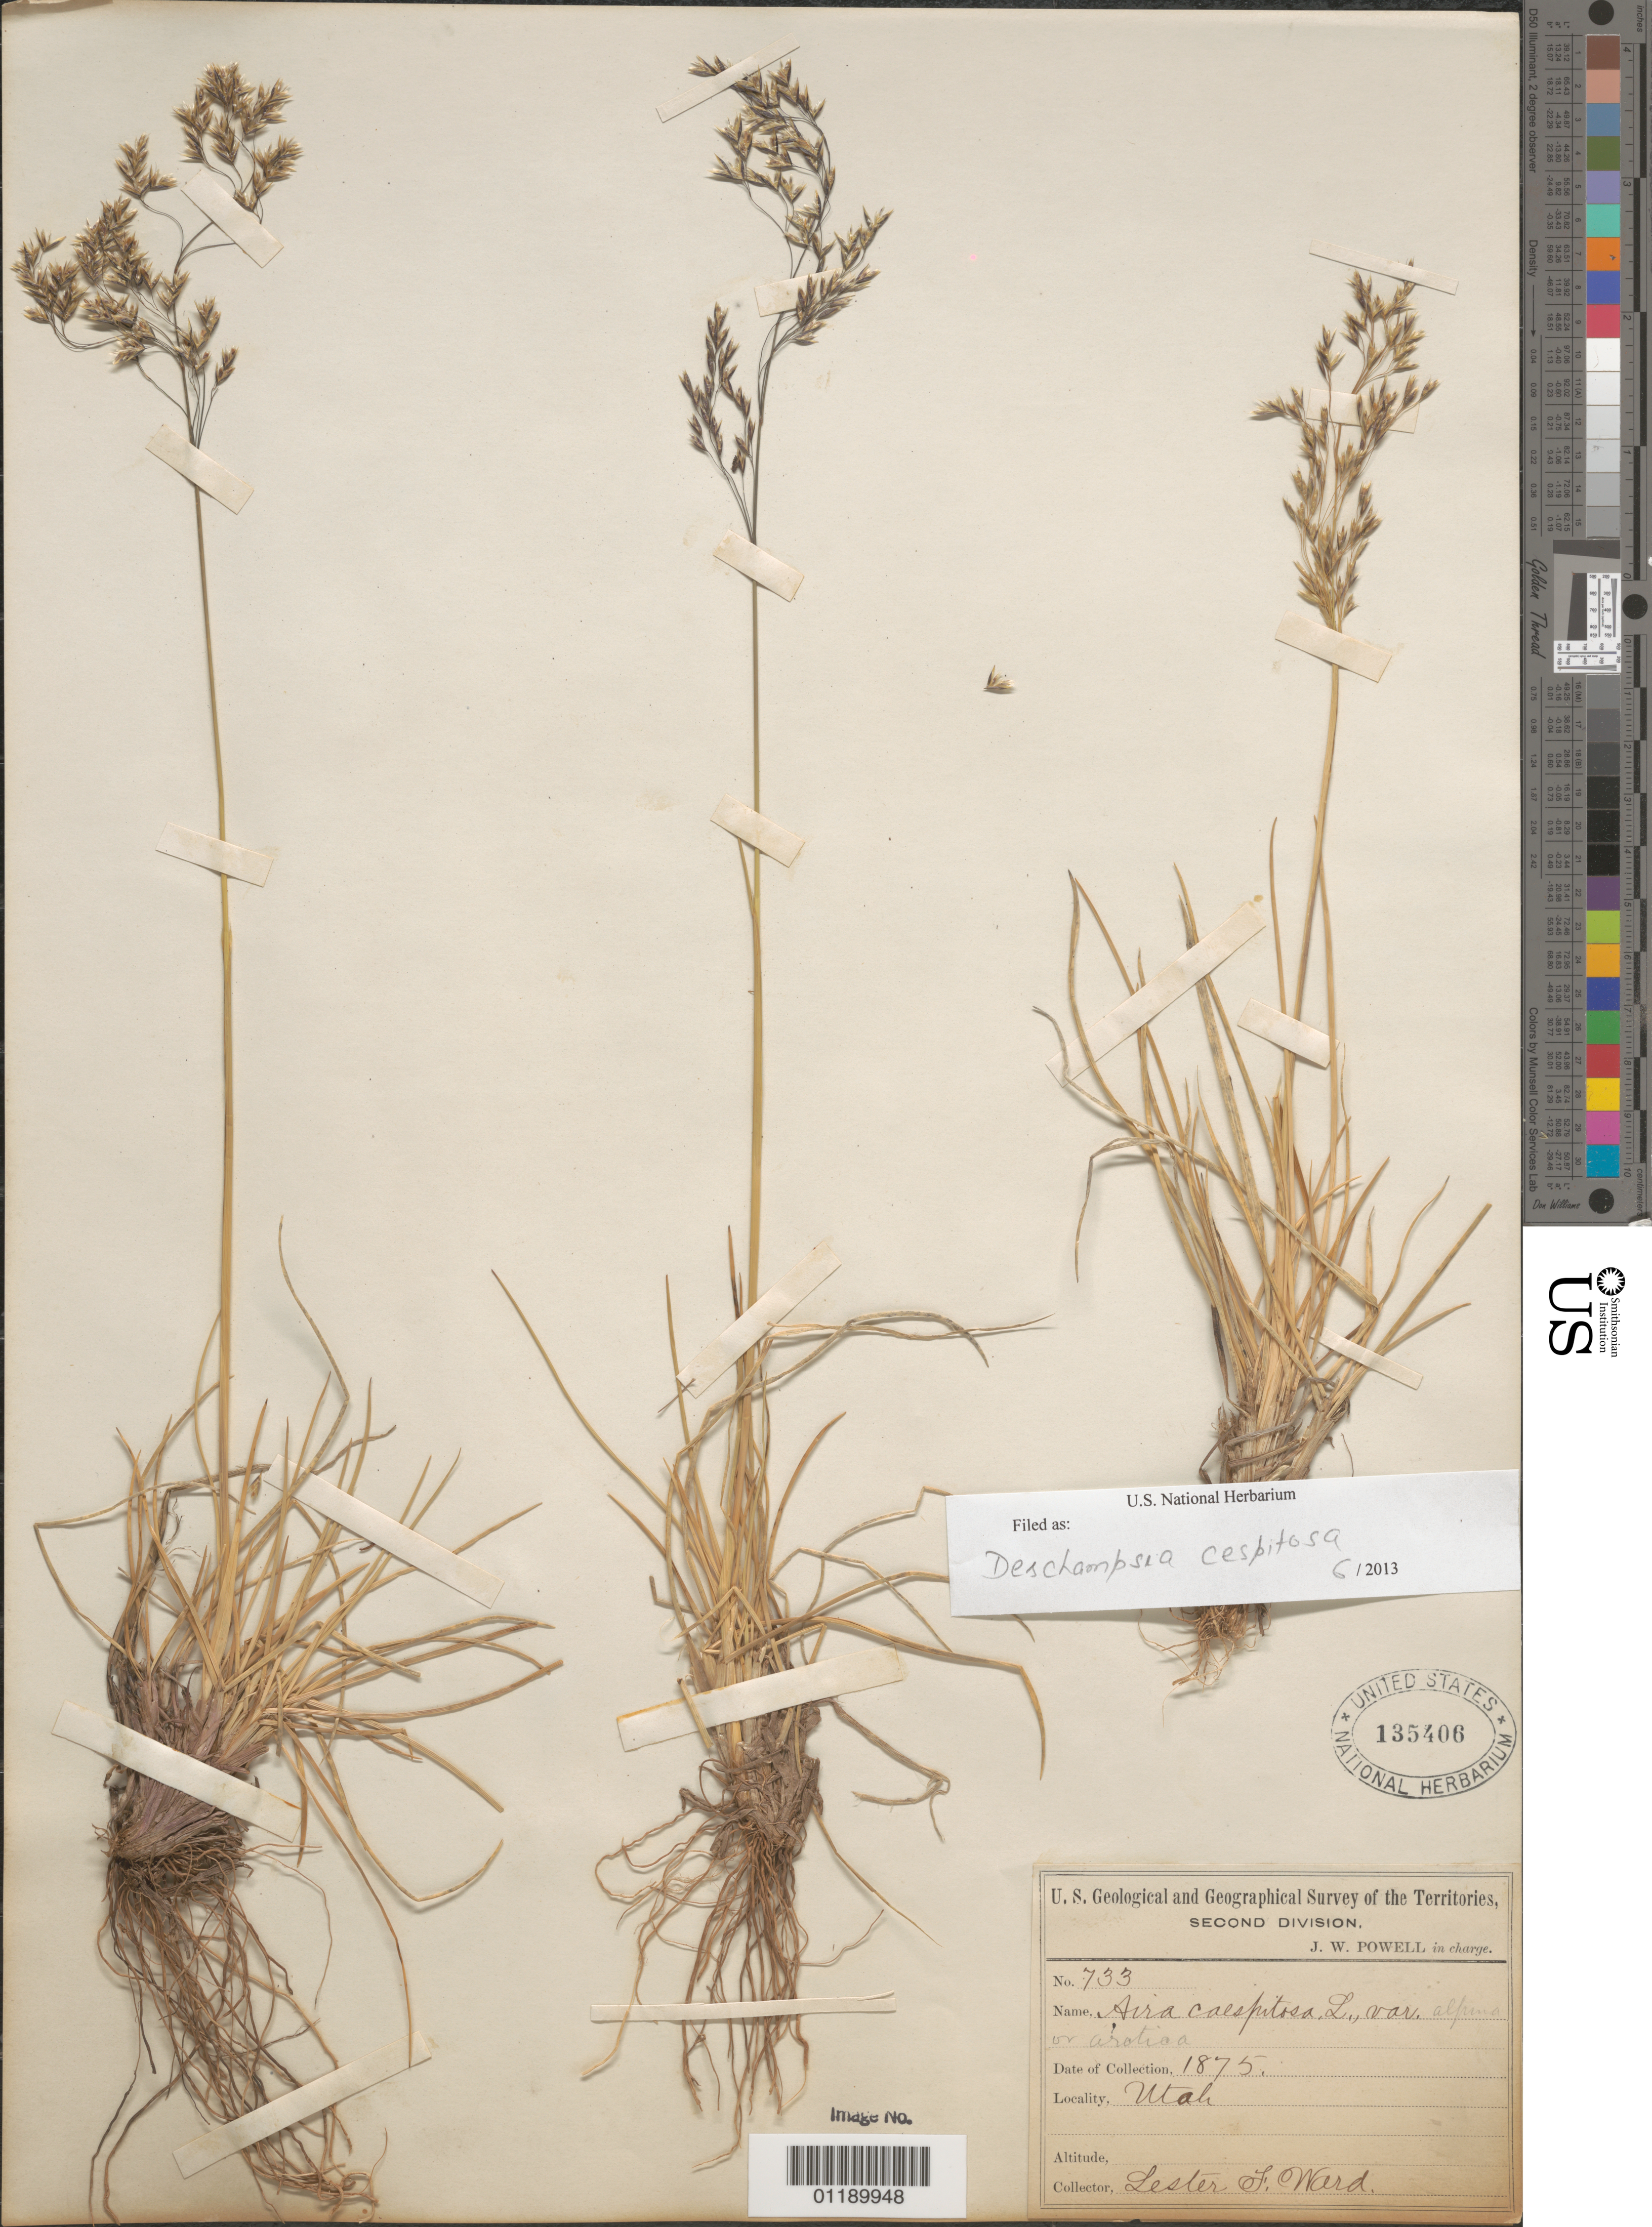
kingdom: Plantae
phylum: Tracheophyta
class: Liliopsida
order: Poales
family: Poaceae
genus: Deschampsia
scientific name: Deschampsia cespitosa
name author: (L.) P. Beauv.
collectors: L. F. Ward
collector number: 733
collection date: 1875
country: United States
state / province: Utah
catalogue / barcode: US 135406